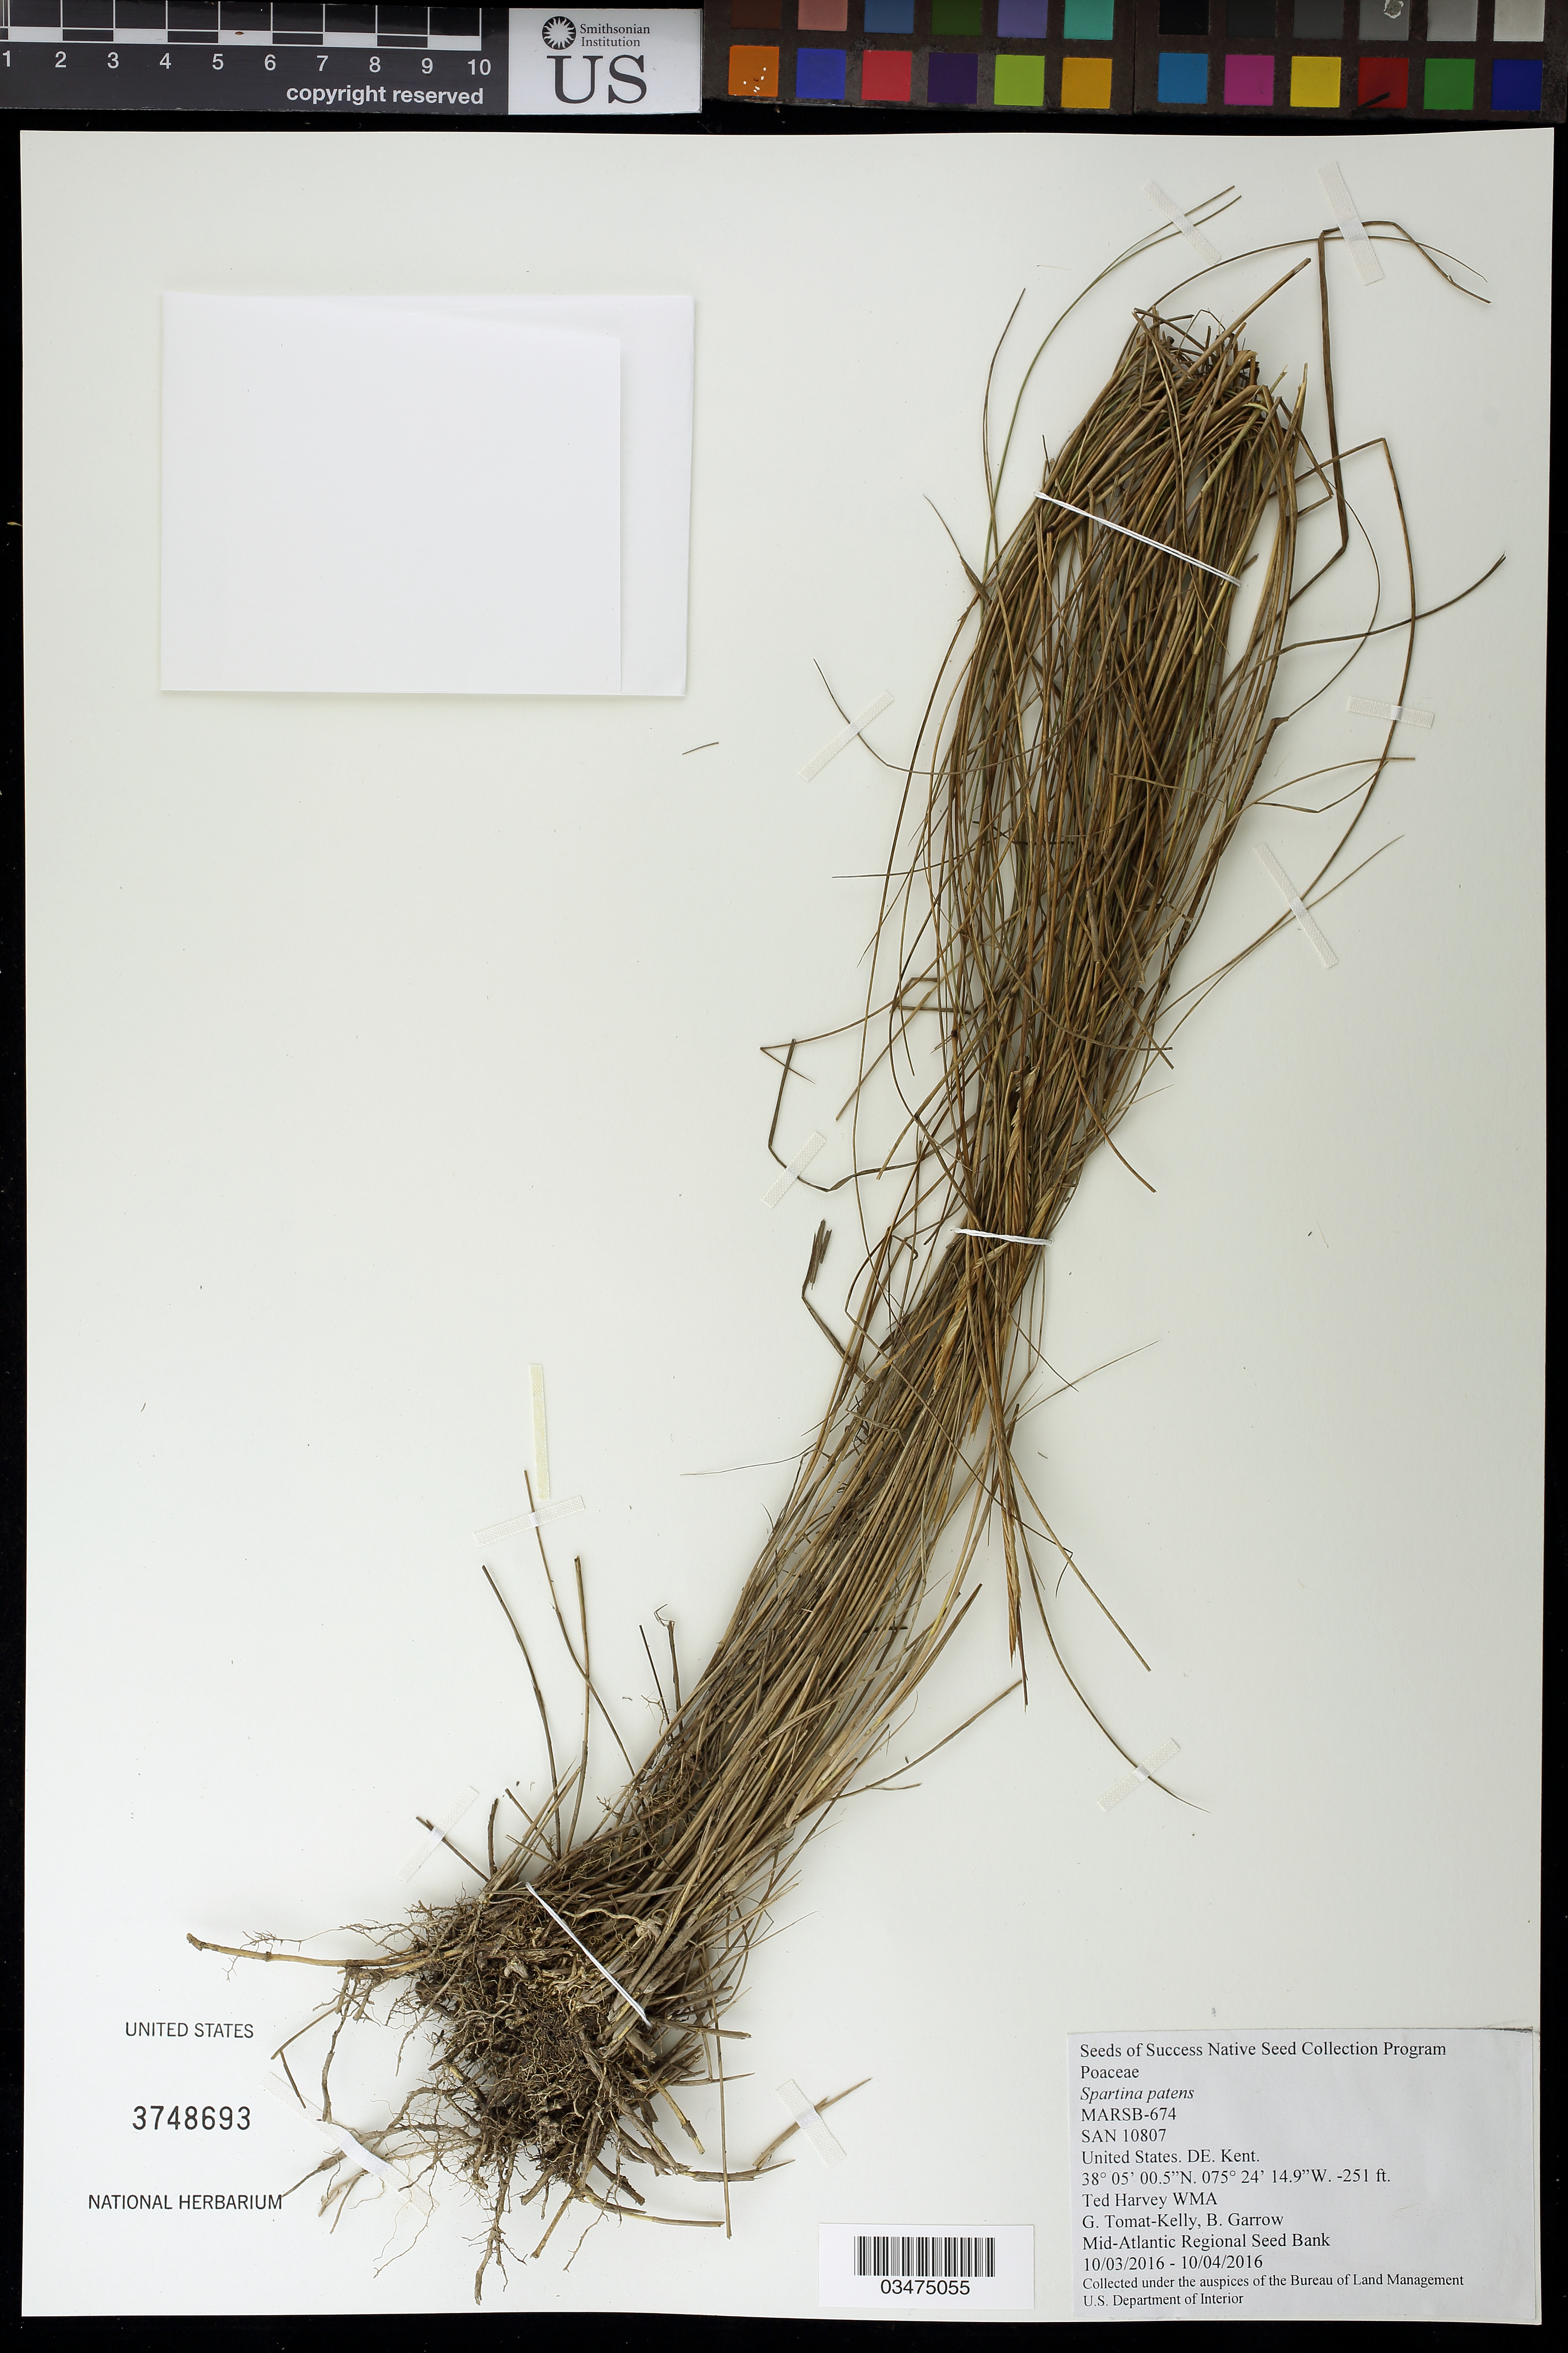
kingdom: Plantae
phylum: Tracheophyta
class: Liliopsida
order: Poales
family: Poaceae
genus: Spartina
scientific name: Spartina patens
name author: (Aiton) Muhl.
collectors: G. Tomat-Kelly & B. Garrow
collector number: MARSB-674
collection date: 2016-10-03/2016-10-04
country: United States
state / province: Delaware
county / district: Kent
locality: Ted Harvey WMA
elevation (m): -77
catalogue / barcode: US 3748693